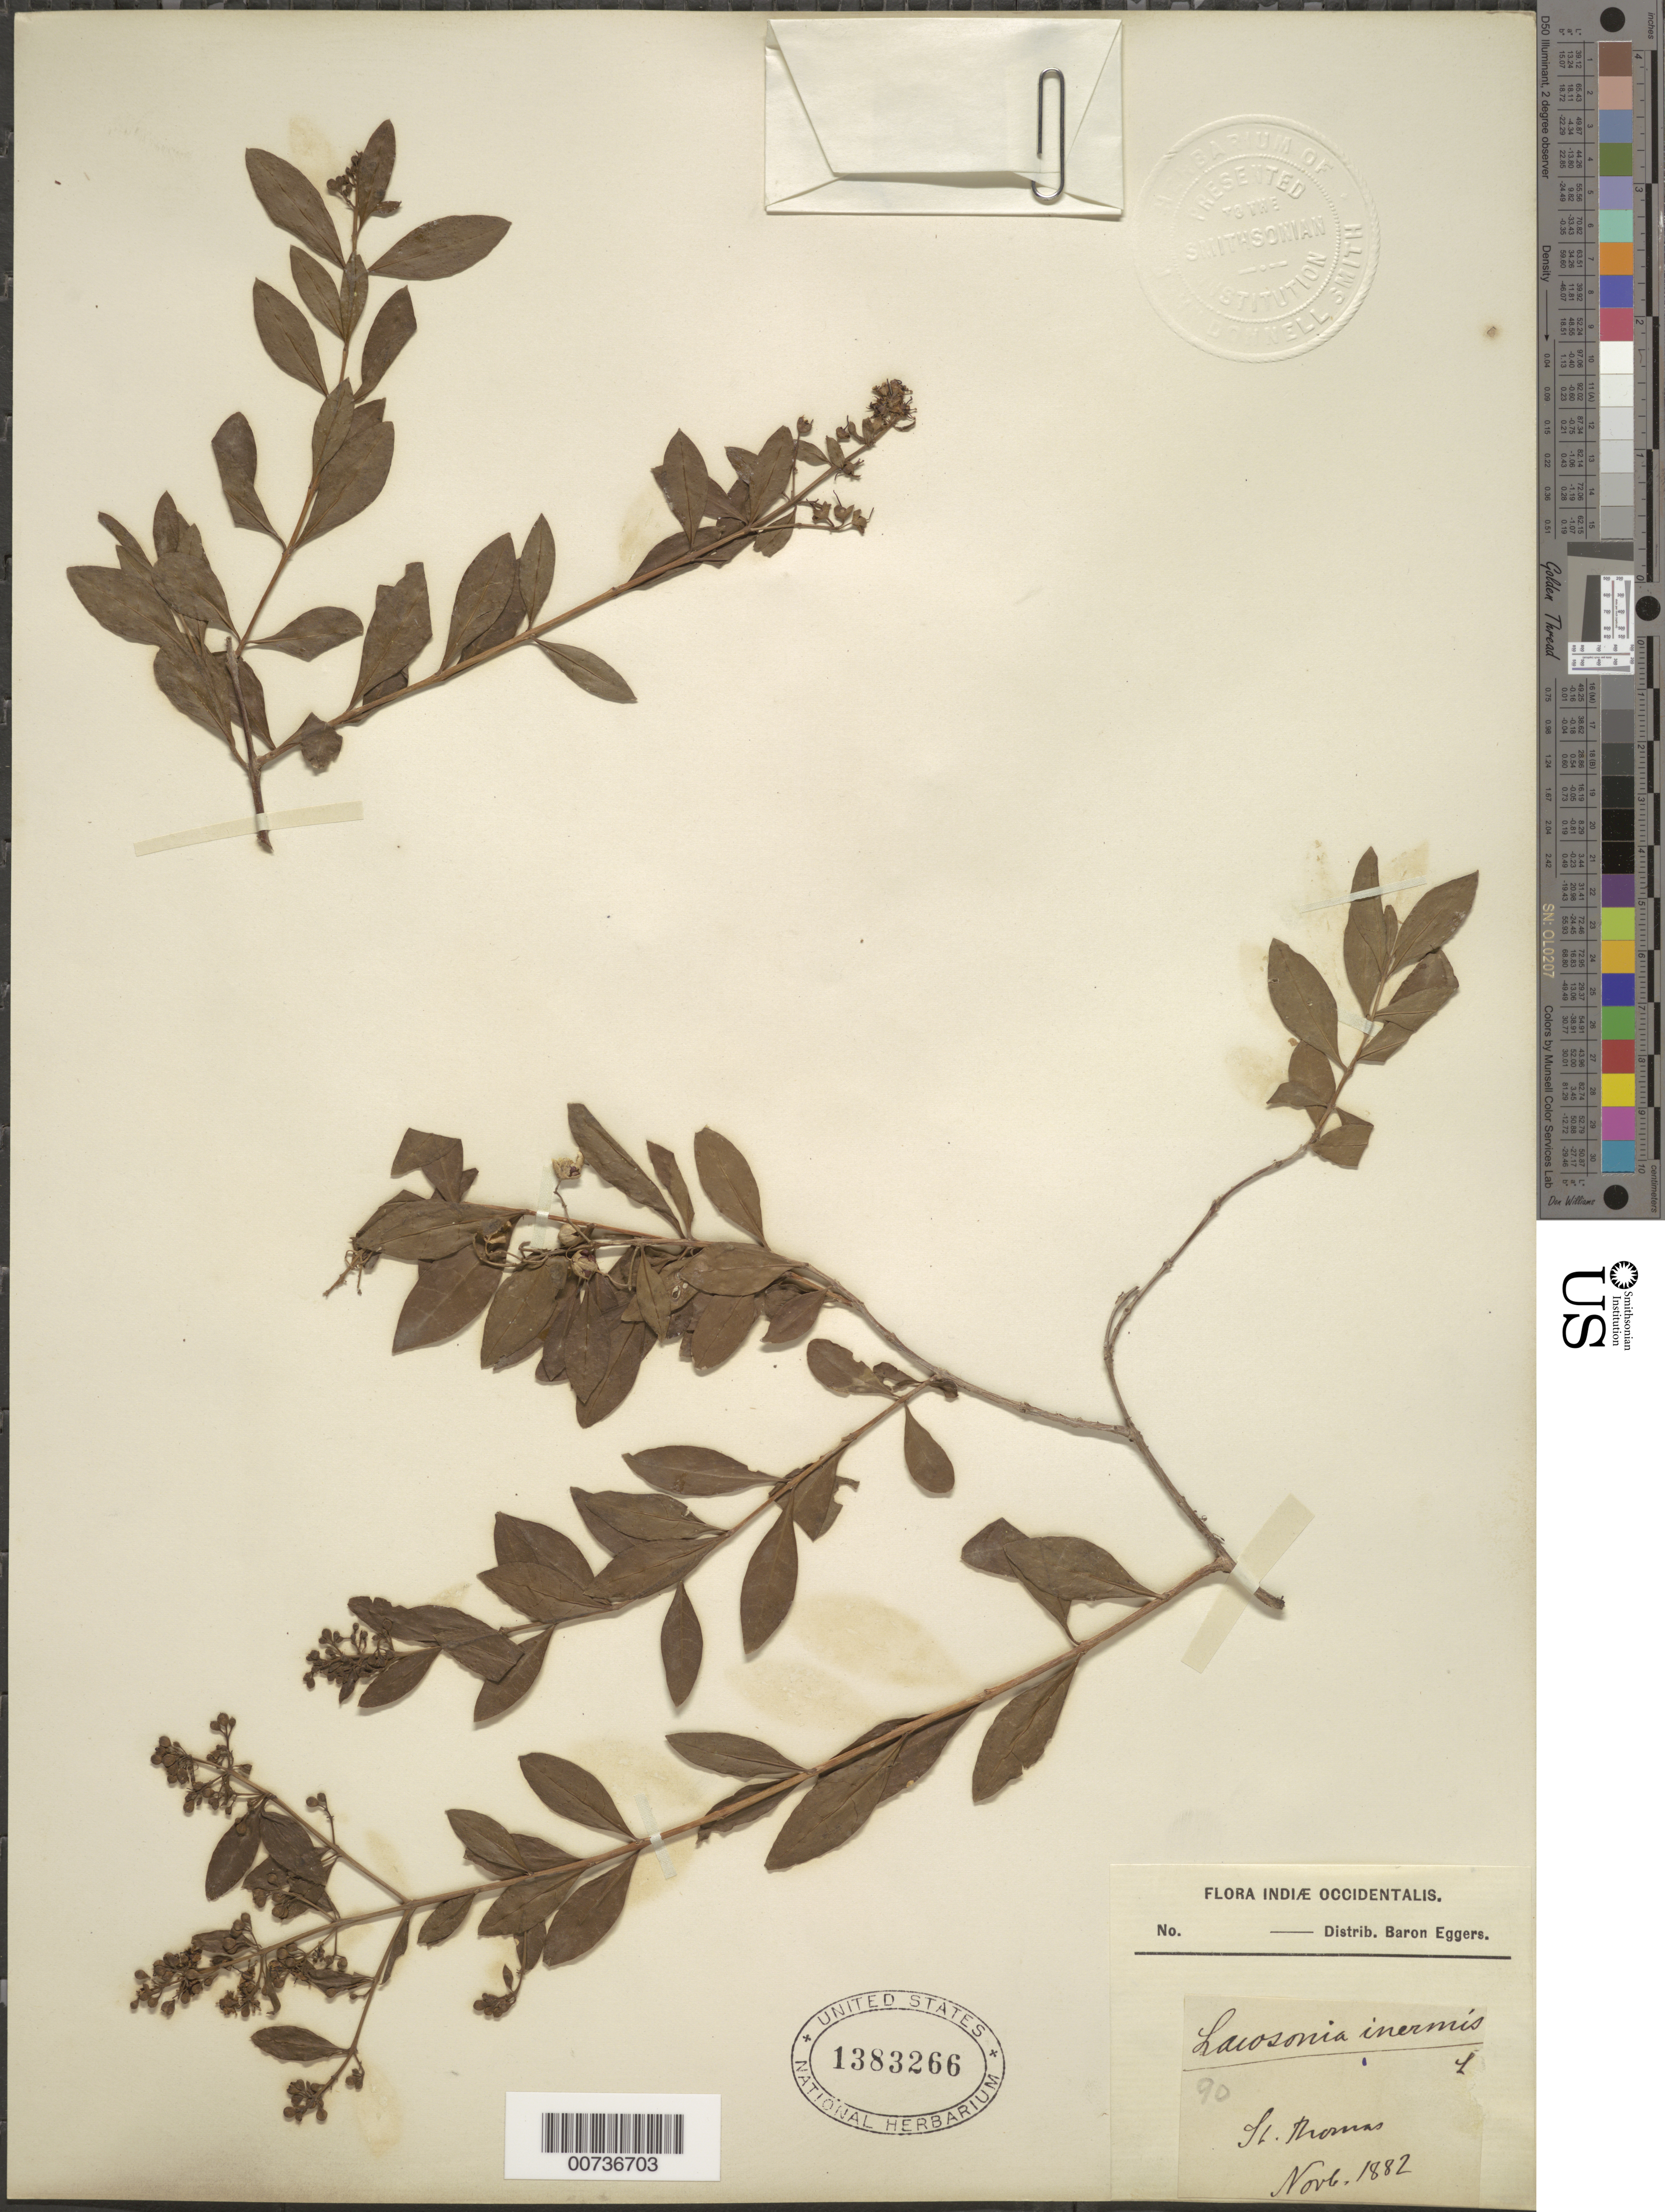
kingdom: Plantae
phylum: Tracheophyta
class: Magnoliopsida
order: Myrtales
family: Lythraceae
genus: Lawsonia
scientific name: Lawsonia inermis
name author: L.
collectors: H. F. A. von Eggers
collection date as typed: Nov 1882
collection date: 1882-11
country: U.S. Virgin Islands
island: St. Thomas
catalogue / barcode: US 1383266